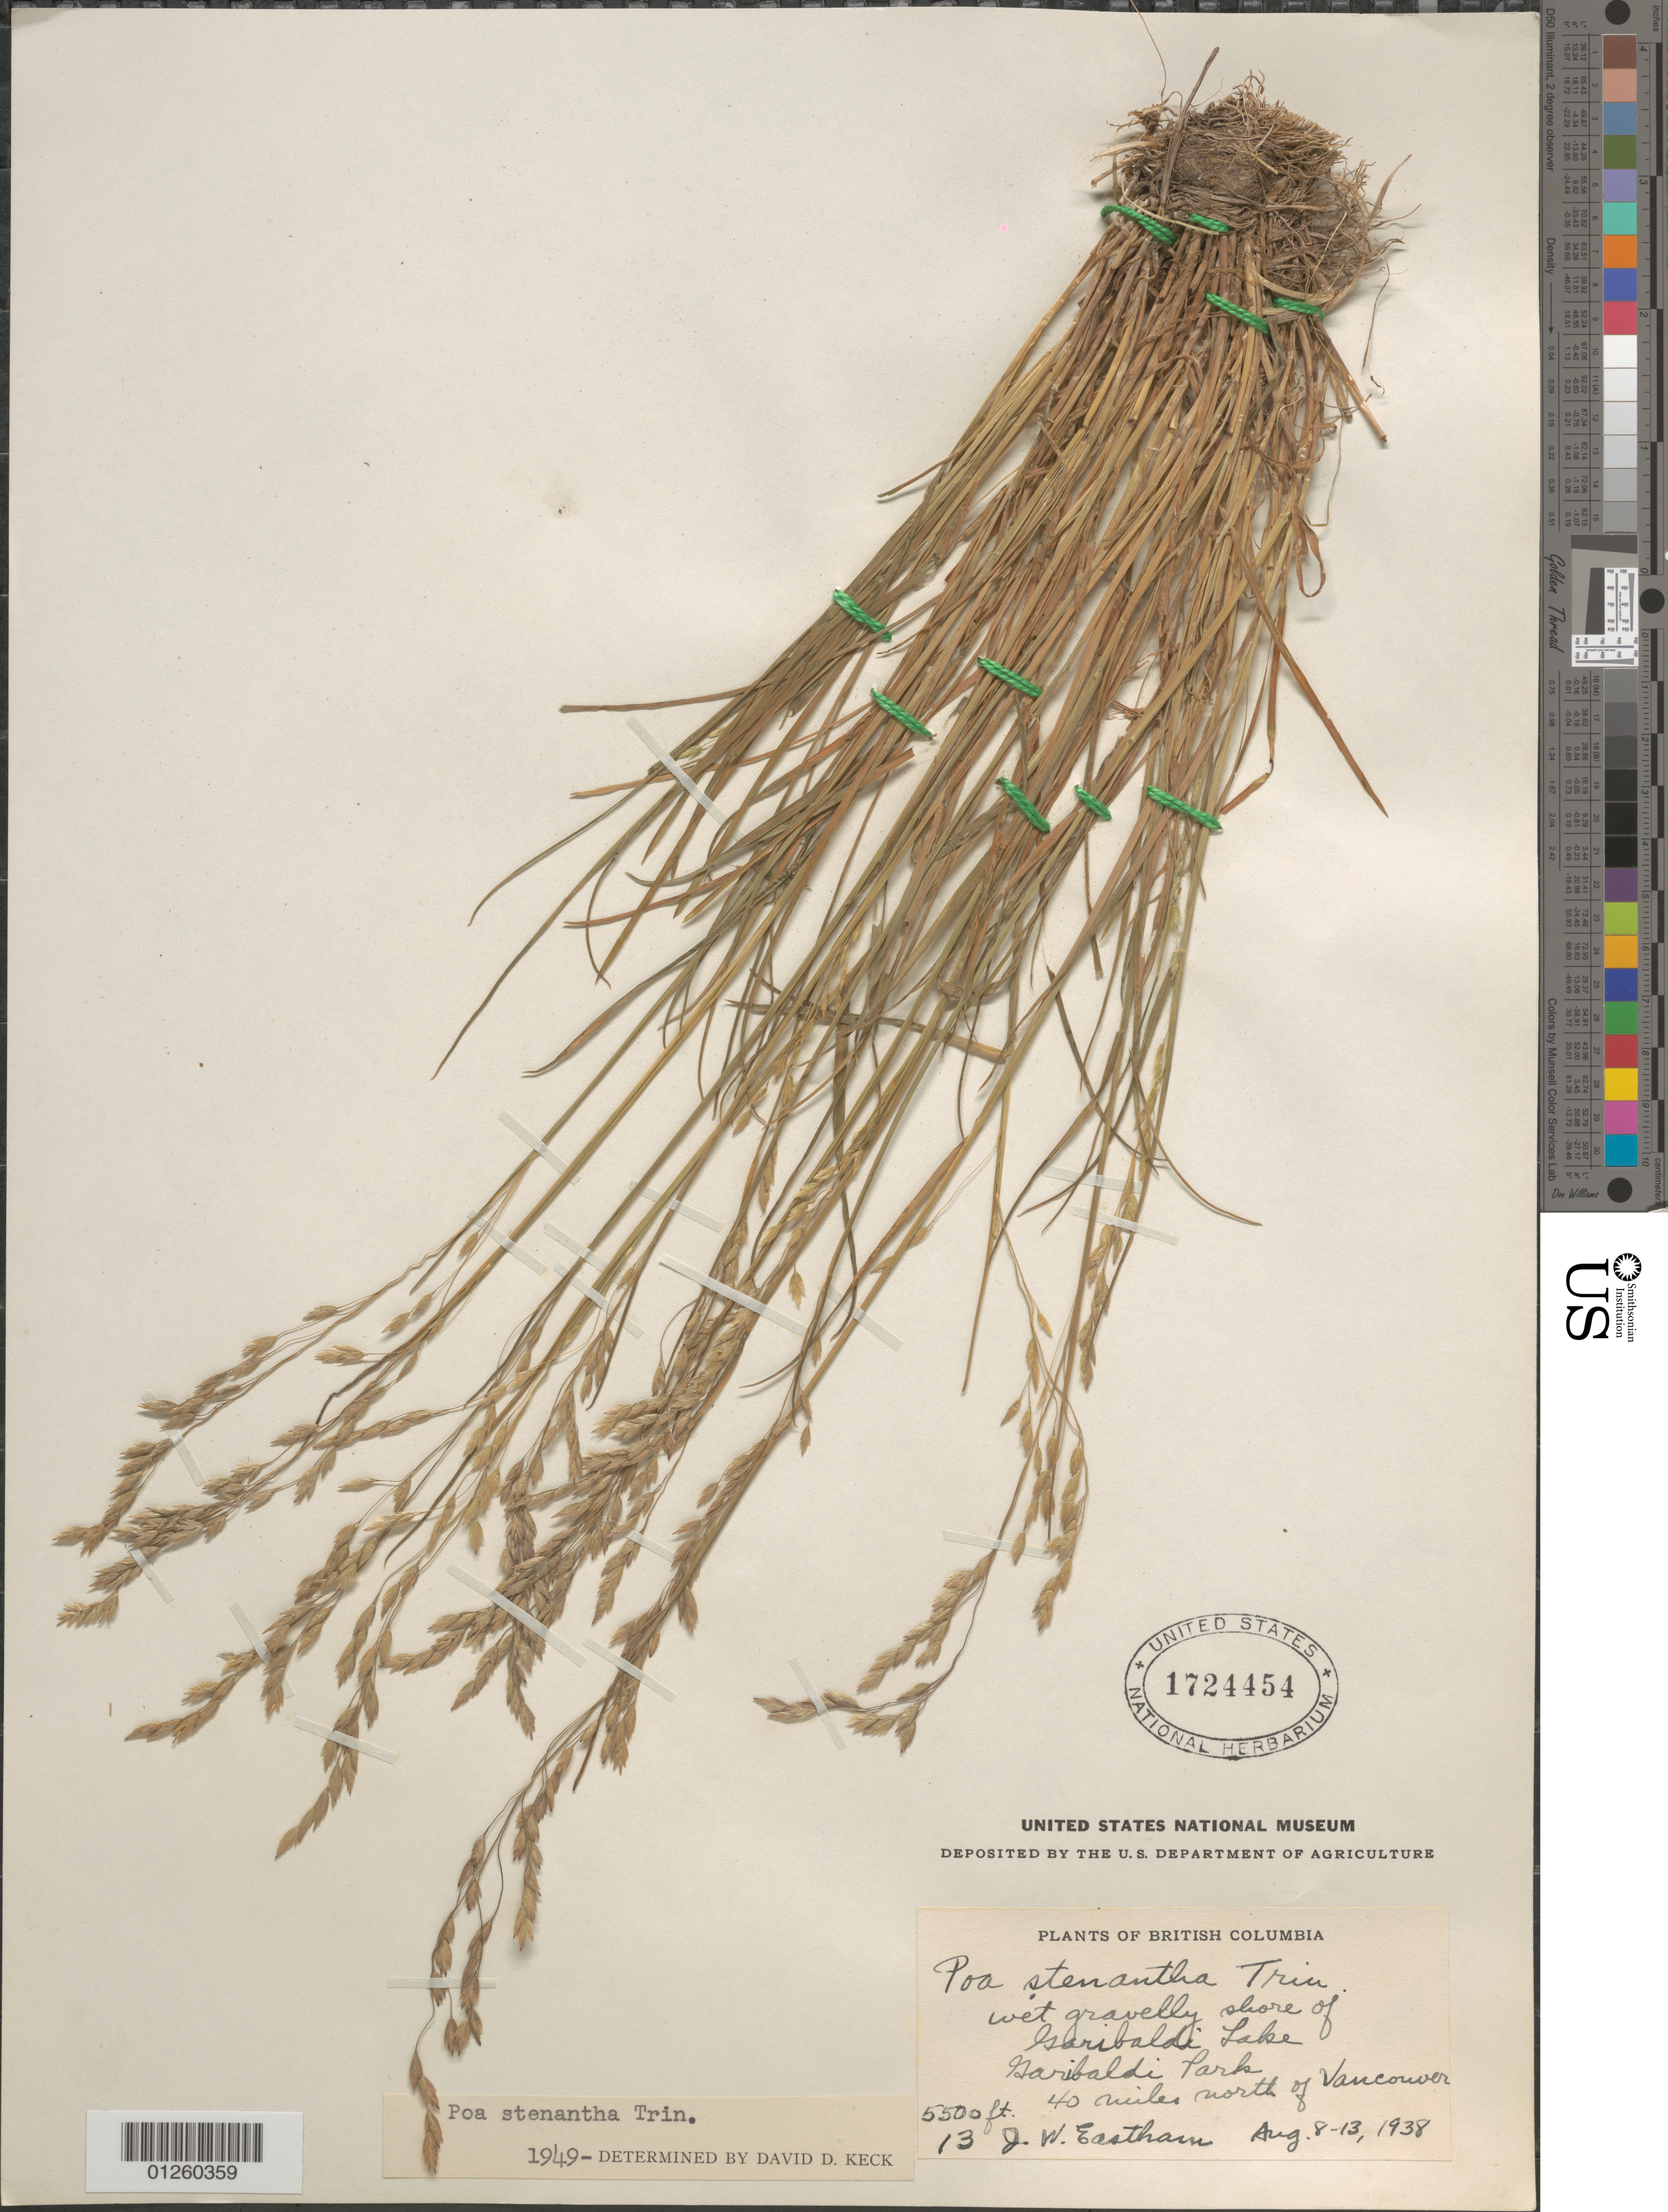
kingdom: Plantae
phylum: Tracheophyta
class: Liliopsida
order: Poales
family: Poaceae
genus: Poa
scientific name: Poa stenantha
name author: Trin.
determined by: Soreng, Robert J., Research Associate (BOT), Smithsonian Institution - National Museum of Natural History (UNITED STATES)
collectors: J. Eastham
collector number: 13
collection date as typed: Aug. 8-13, 1938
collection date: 1938-08-08/1938-08-12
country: Canada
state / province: British Columbia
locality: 40 miles north of Vancouver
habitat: wet gravelly shore of Garibaldi Lake, Garibaldi Park.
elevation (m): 1676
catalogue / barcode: US 1724454